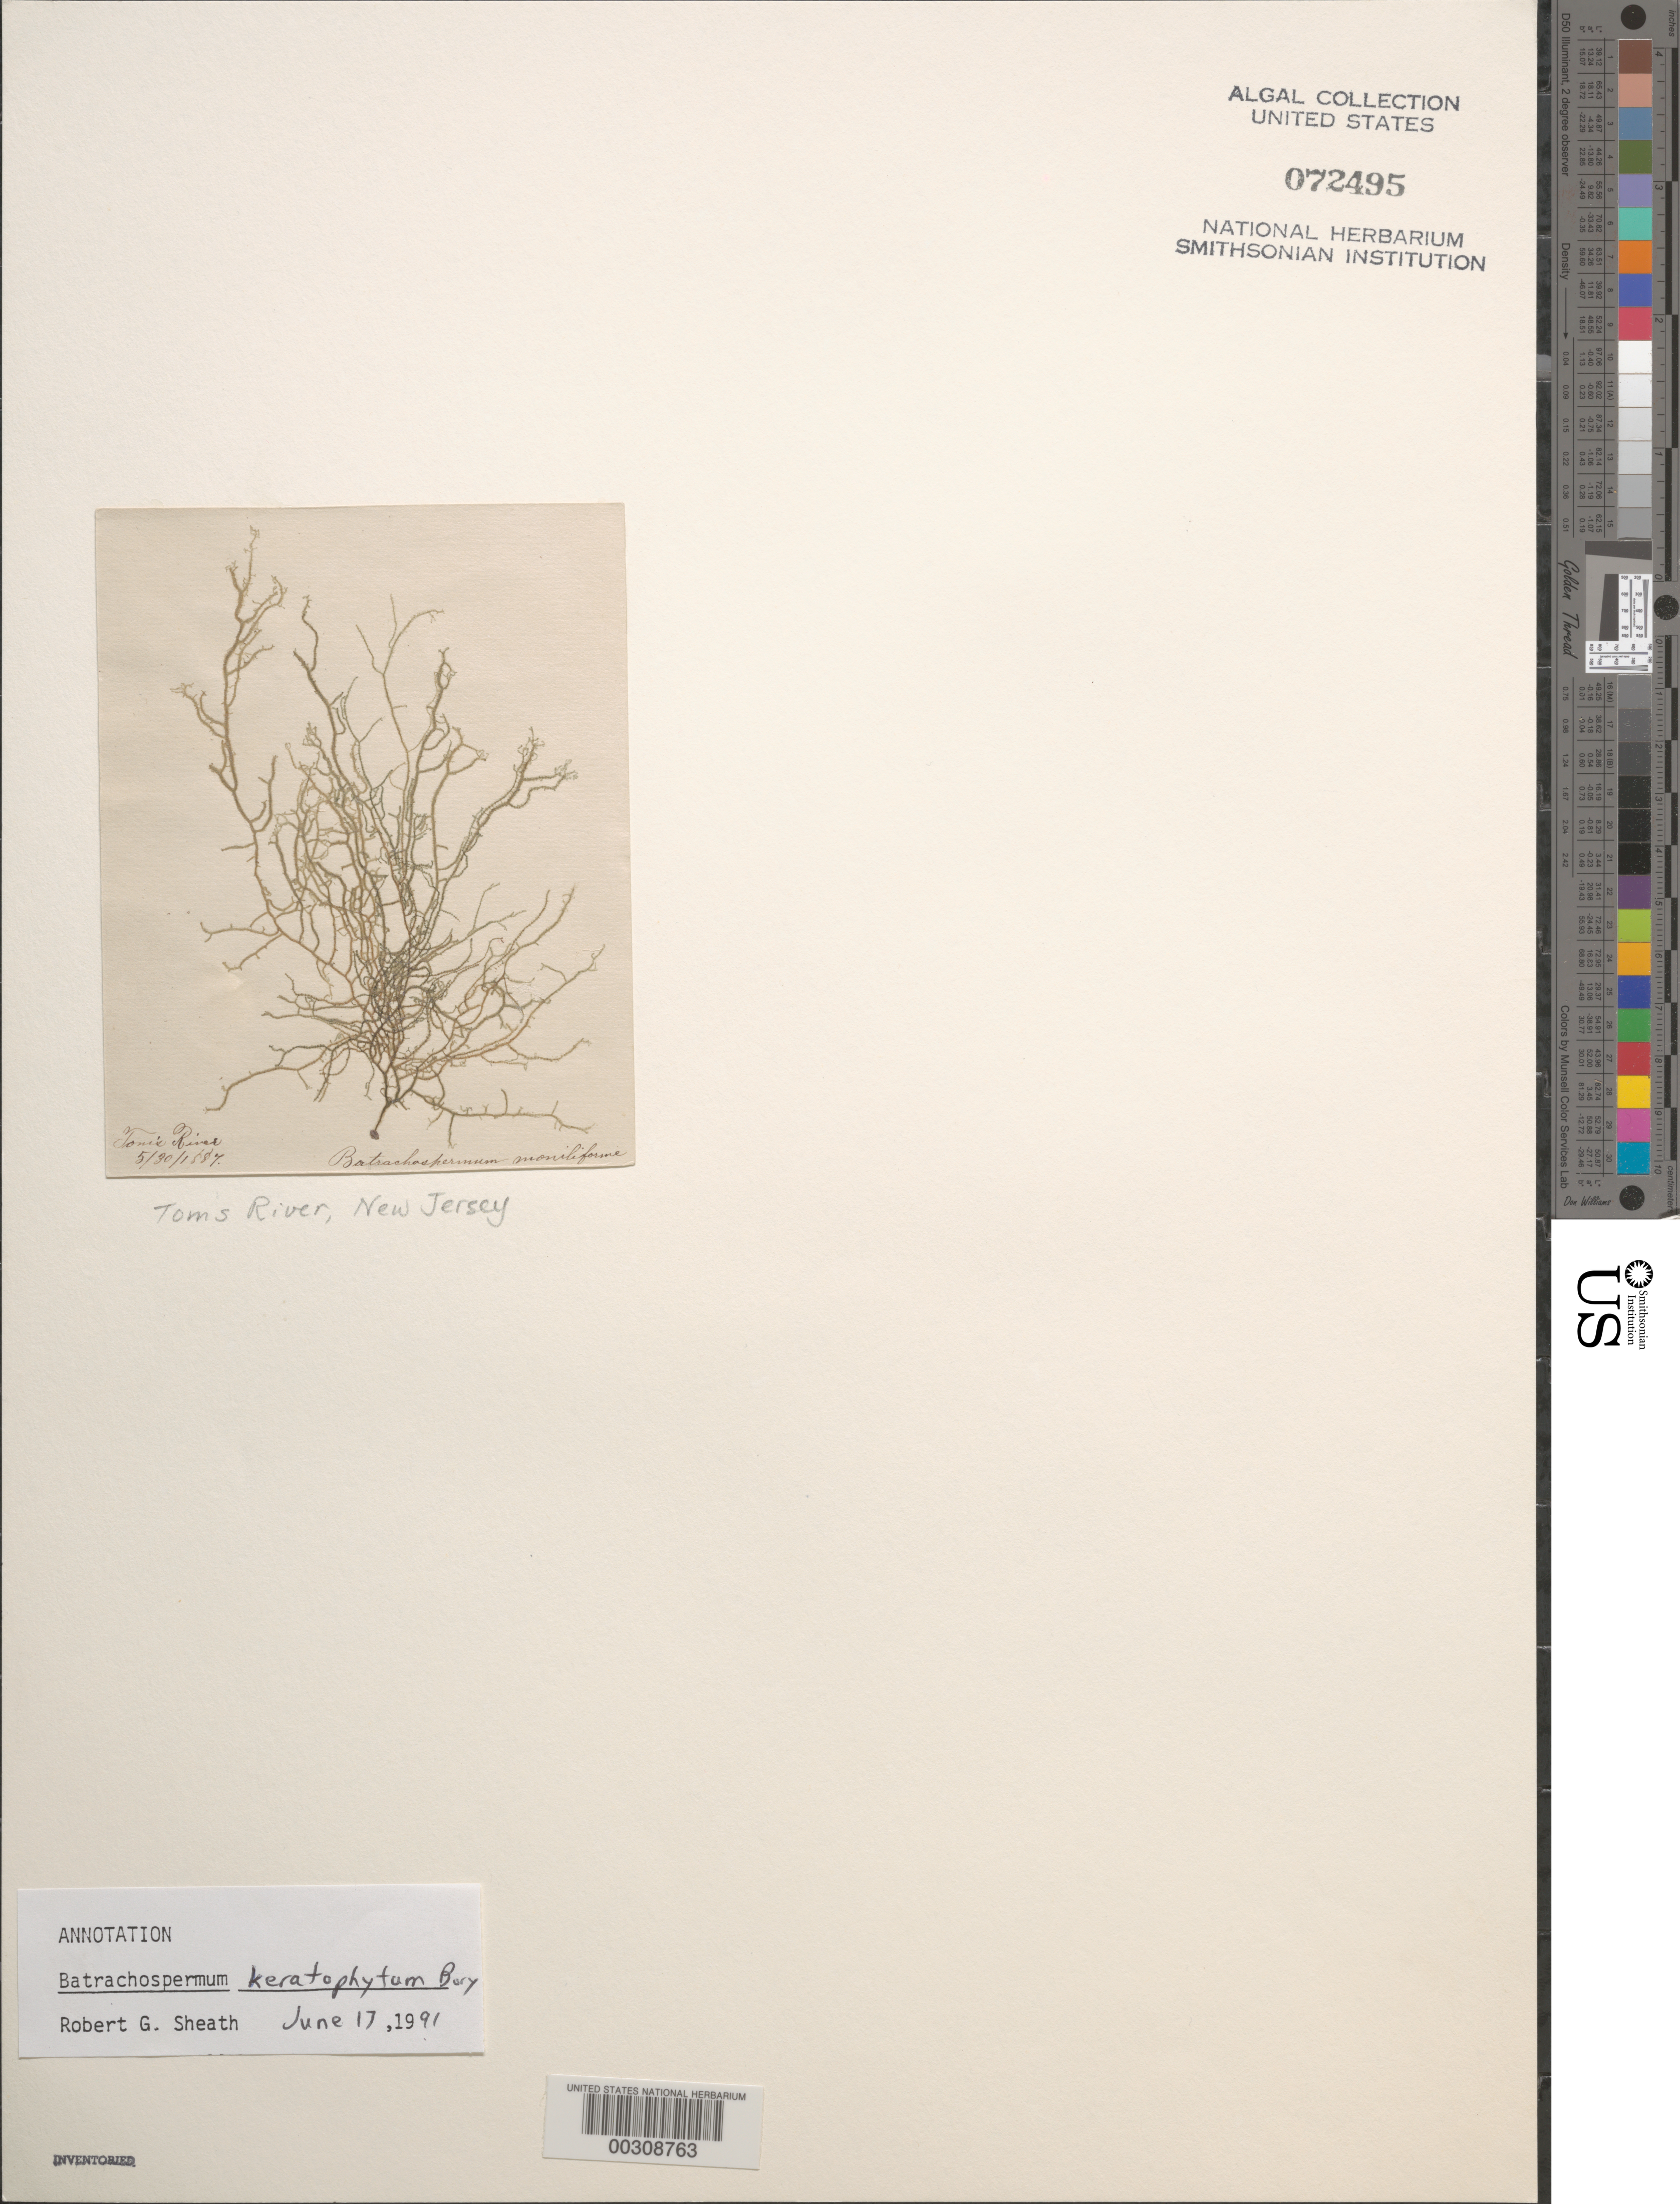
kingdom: Plantae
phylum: Rhodophyta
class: Florideophyceae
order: Batrachospermales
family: Batrachospermaceae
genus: Paludicola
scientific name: Paludicola keratophyta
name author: (Bory) M.L. Vis & Necchi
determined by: Algae name updating Project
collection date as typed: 30 May 1887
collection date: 1887-05-30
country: United States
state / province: New Jersey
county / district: Ocean County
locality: Toms River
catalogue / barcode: US 72495